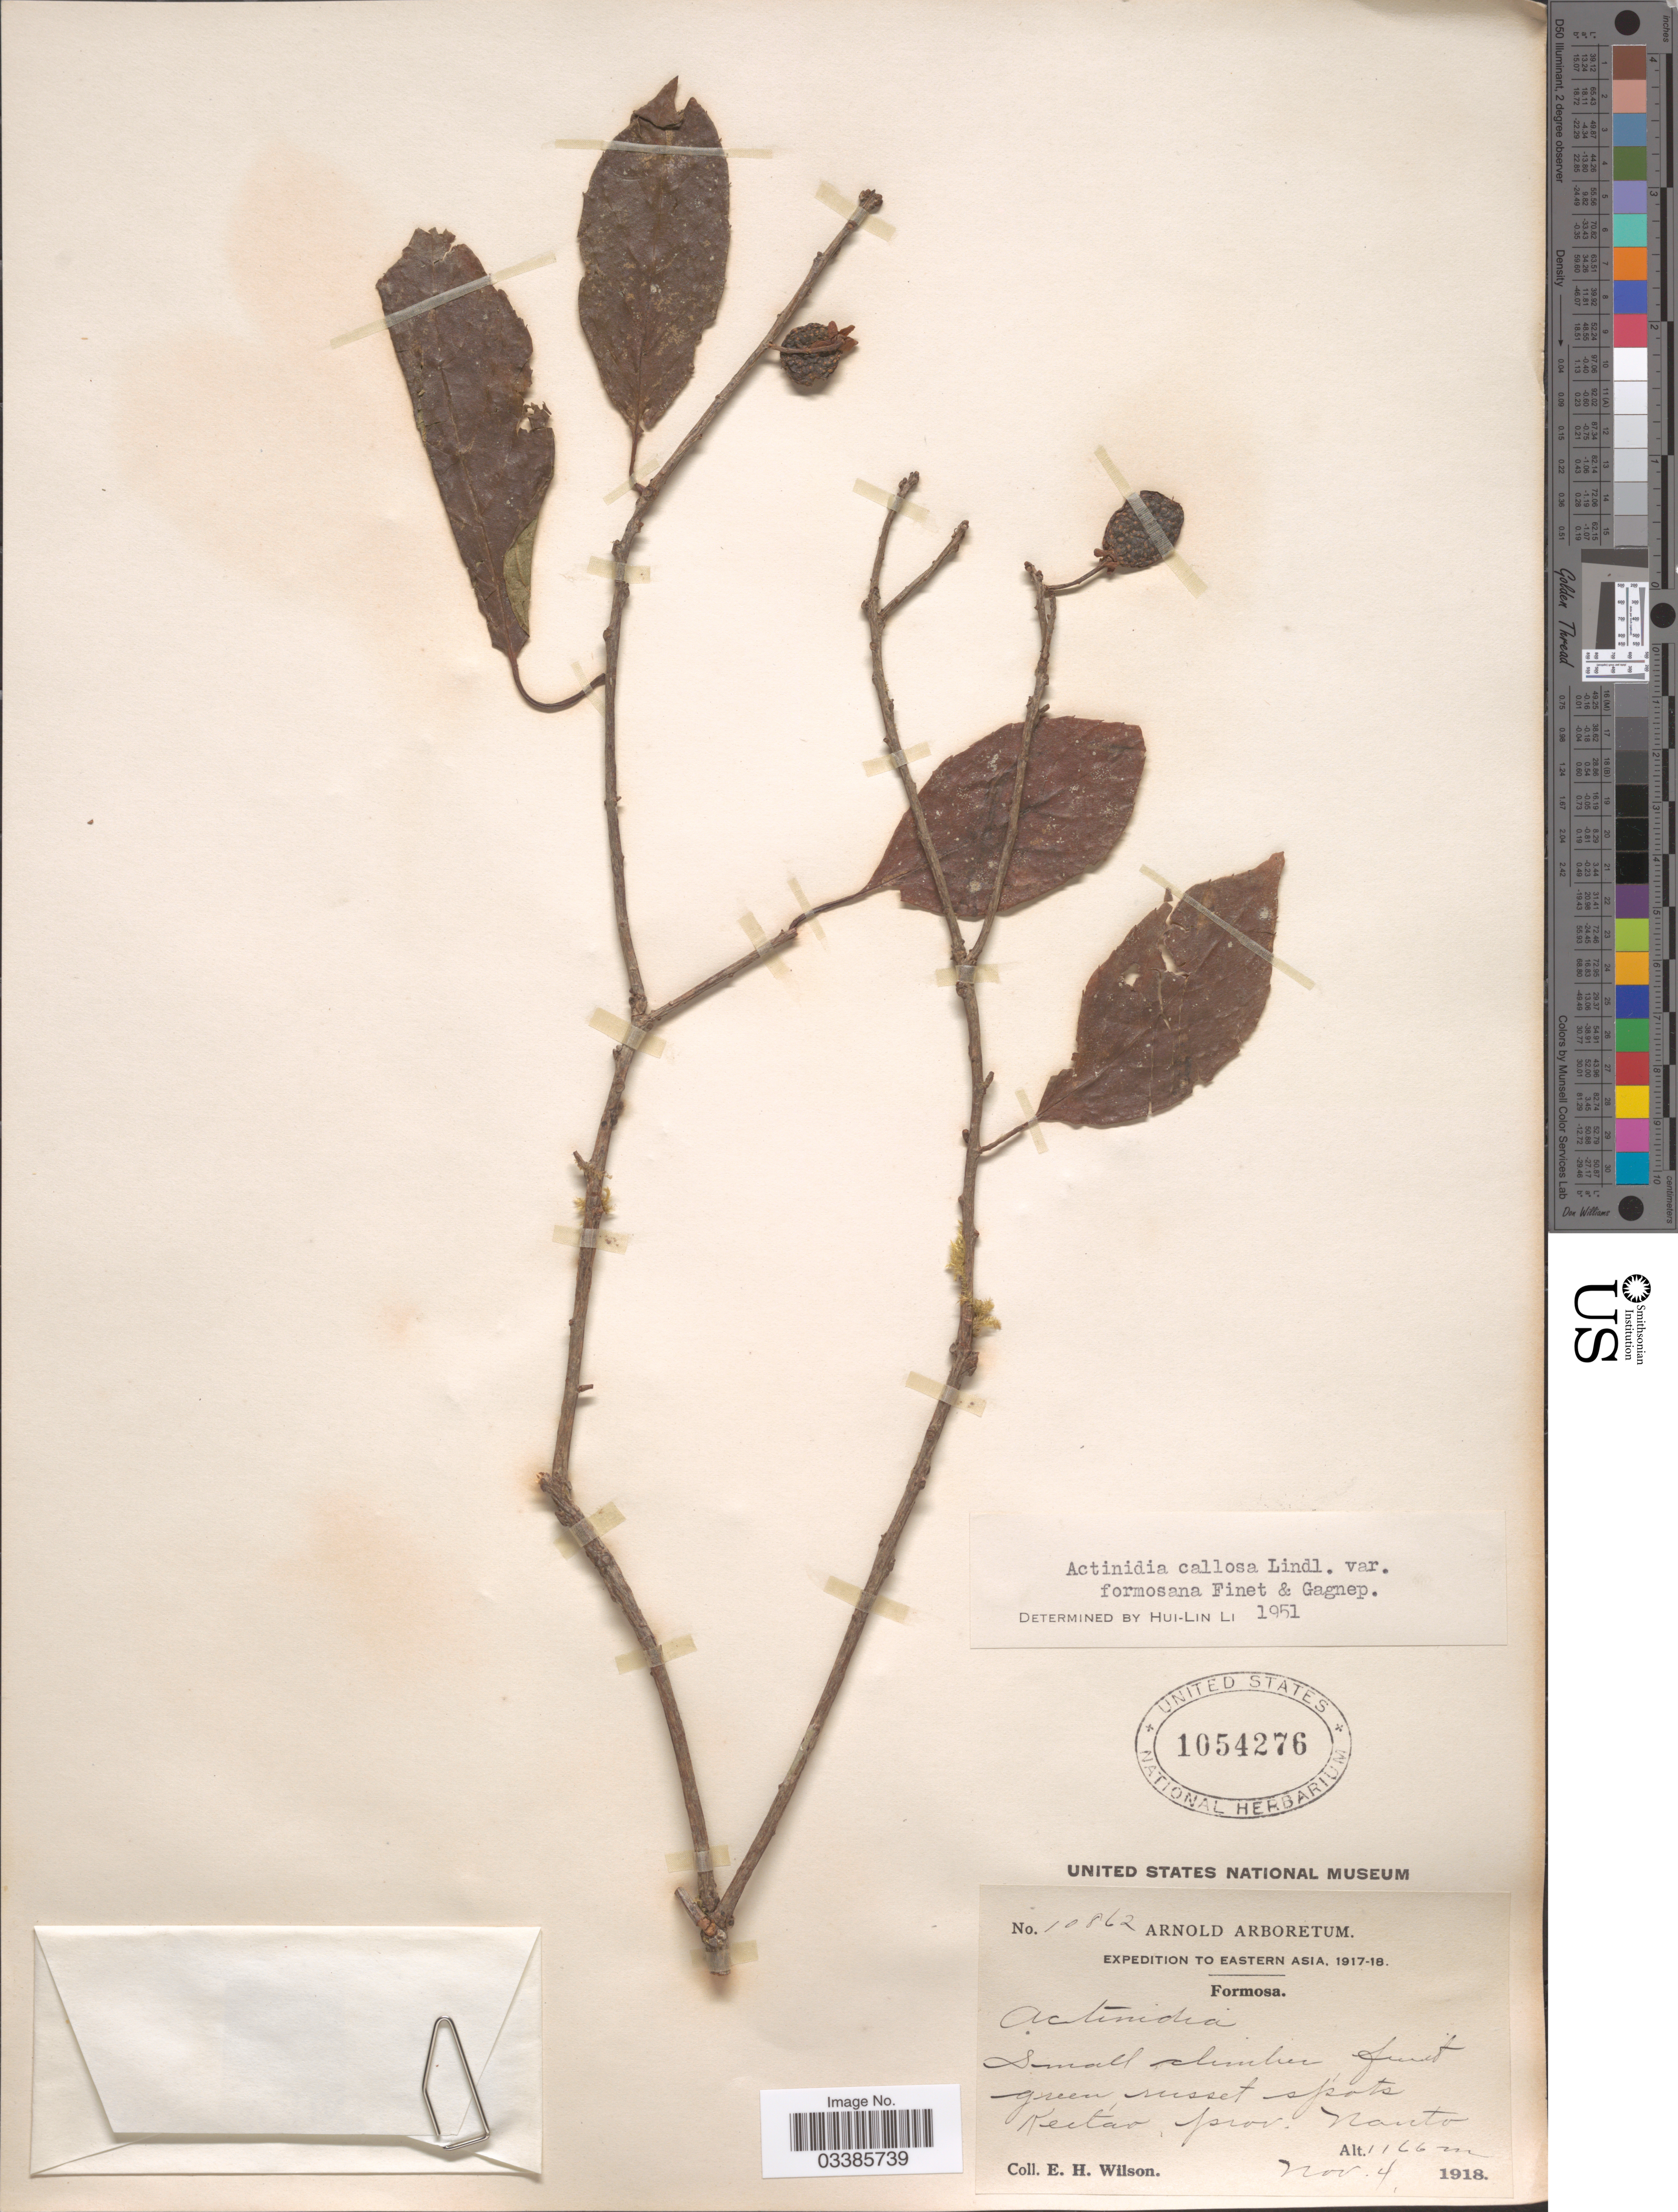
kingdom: Plantae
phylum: Tracheophyta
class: Magnoliopsida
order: Ericales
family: Actinidiaceae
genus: Actinidia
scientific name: Actinidia callosa var. formosana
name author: Finet & Gagnep.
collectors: E. Wilson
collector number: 10862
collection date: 1918-11-04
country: Taiwan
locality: Eastern Asia. Formosa. Keitao, prov. Nanto.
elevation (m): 1166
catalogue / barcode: US 1054276